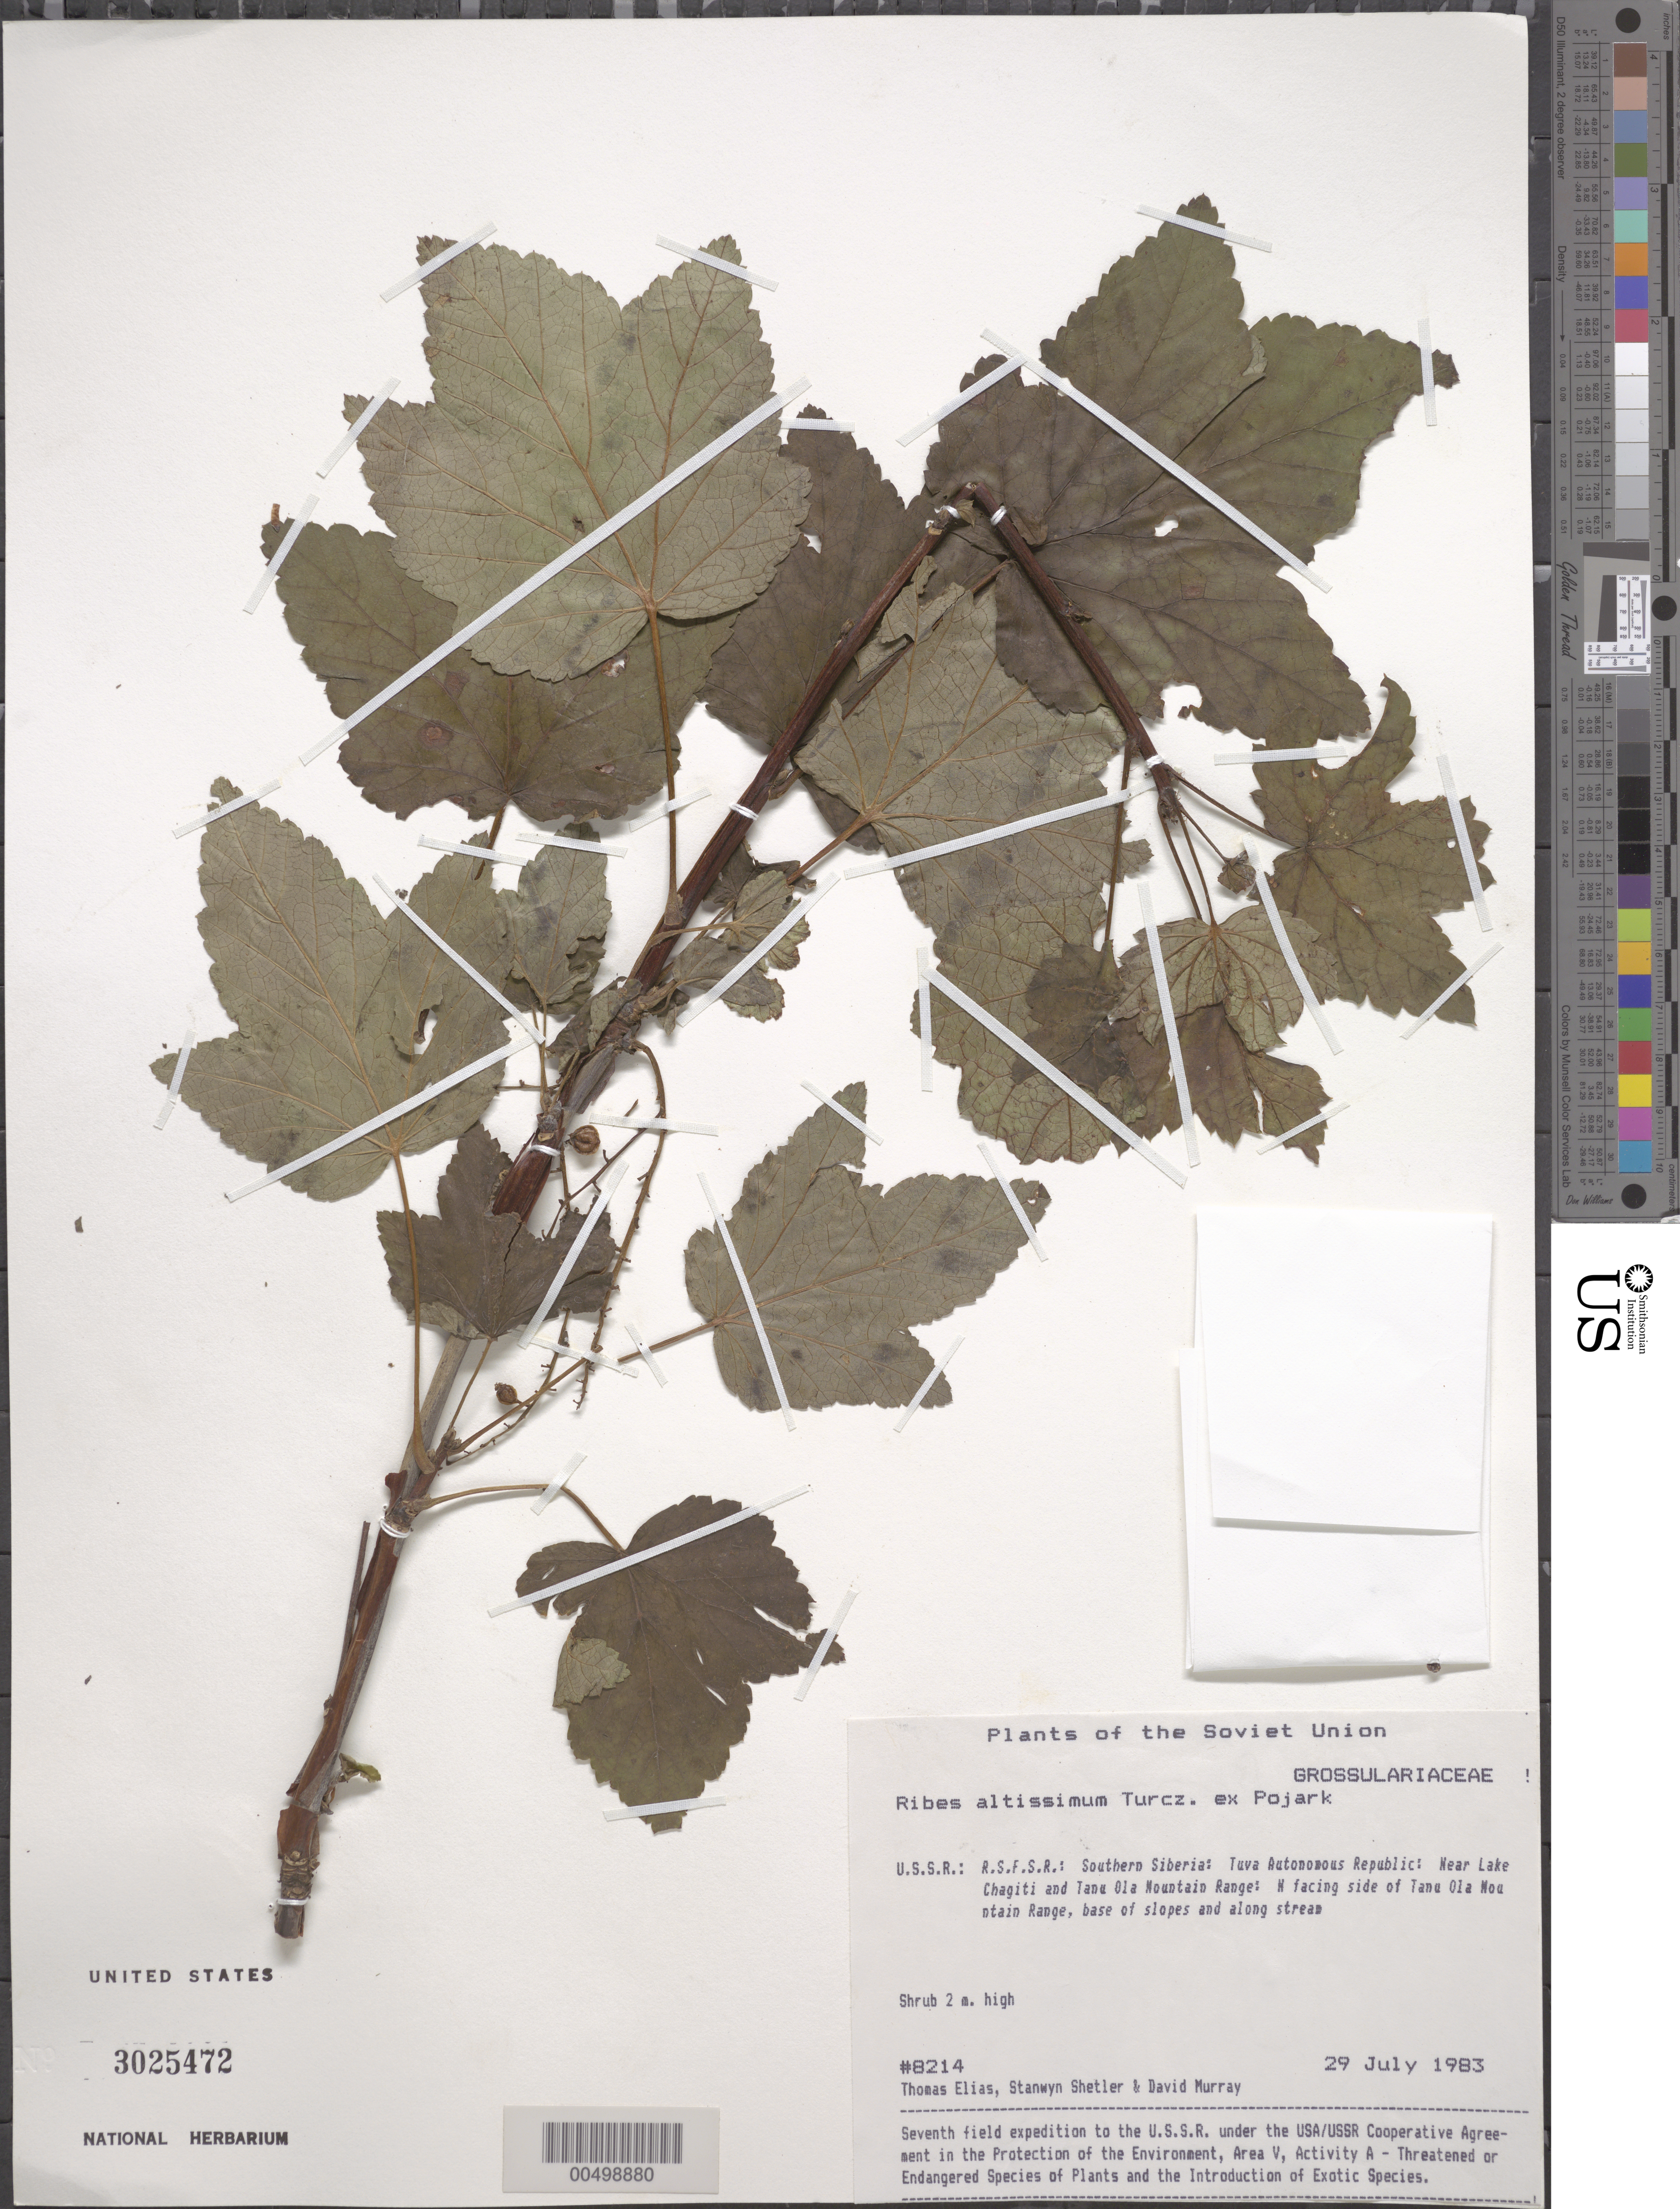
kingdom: Plantae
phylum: Tracheophyta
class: Magnoliopsida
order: Saxifragales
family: Grossulariaceae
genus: Ribes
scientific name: Ribes altissimum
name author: Turcz. ex H. N. Pojark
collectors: T. Elias, S. Shetler & D. F. Murray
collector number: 8214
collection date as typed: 29 Jul 1983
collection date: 1983-07-29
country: Russian Federation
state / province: Tuva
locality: Near Lake Chagitai and N-facing side of Tannu-Ola Mountain Range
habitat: base of slopes and along stream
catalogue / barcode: US 3025472